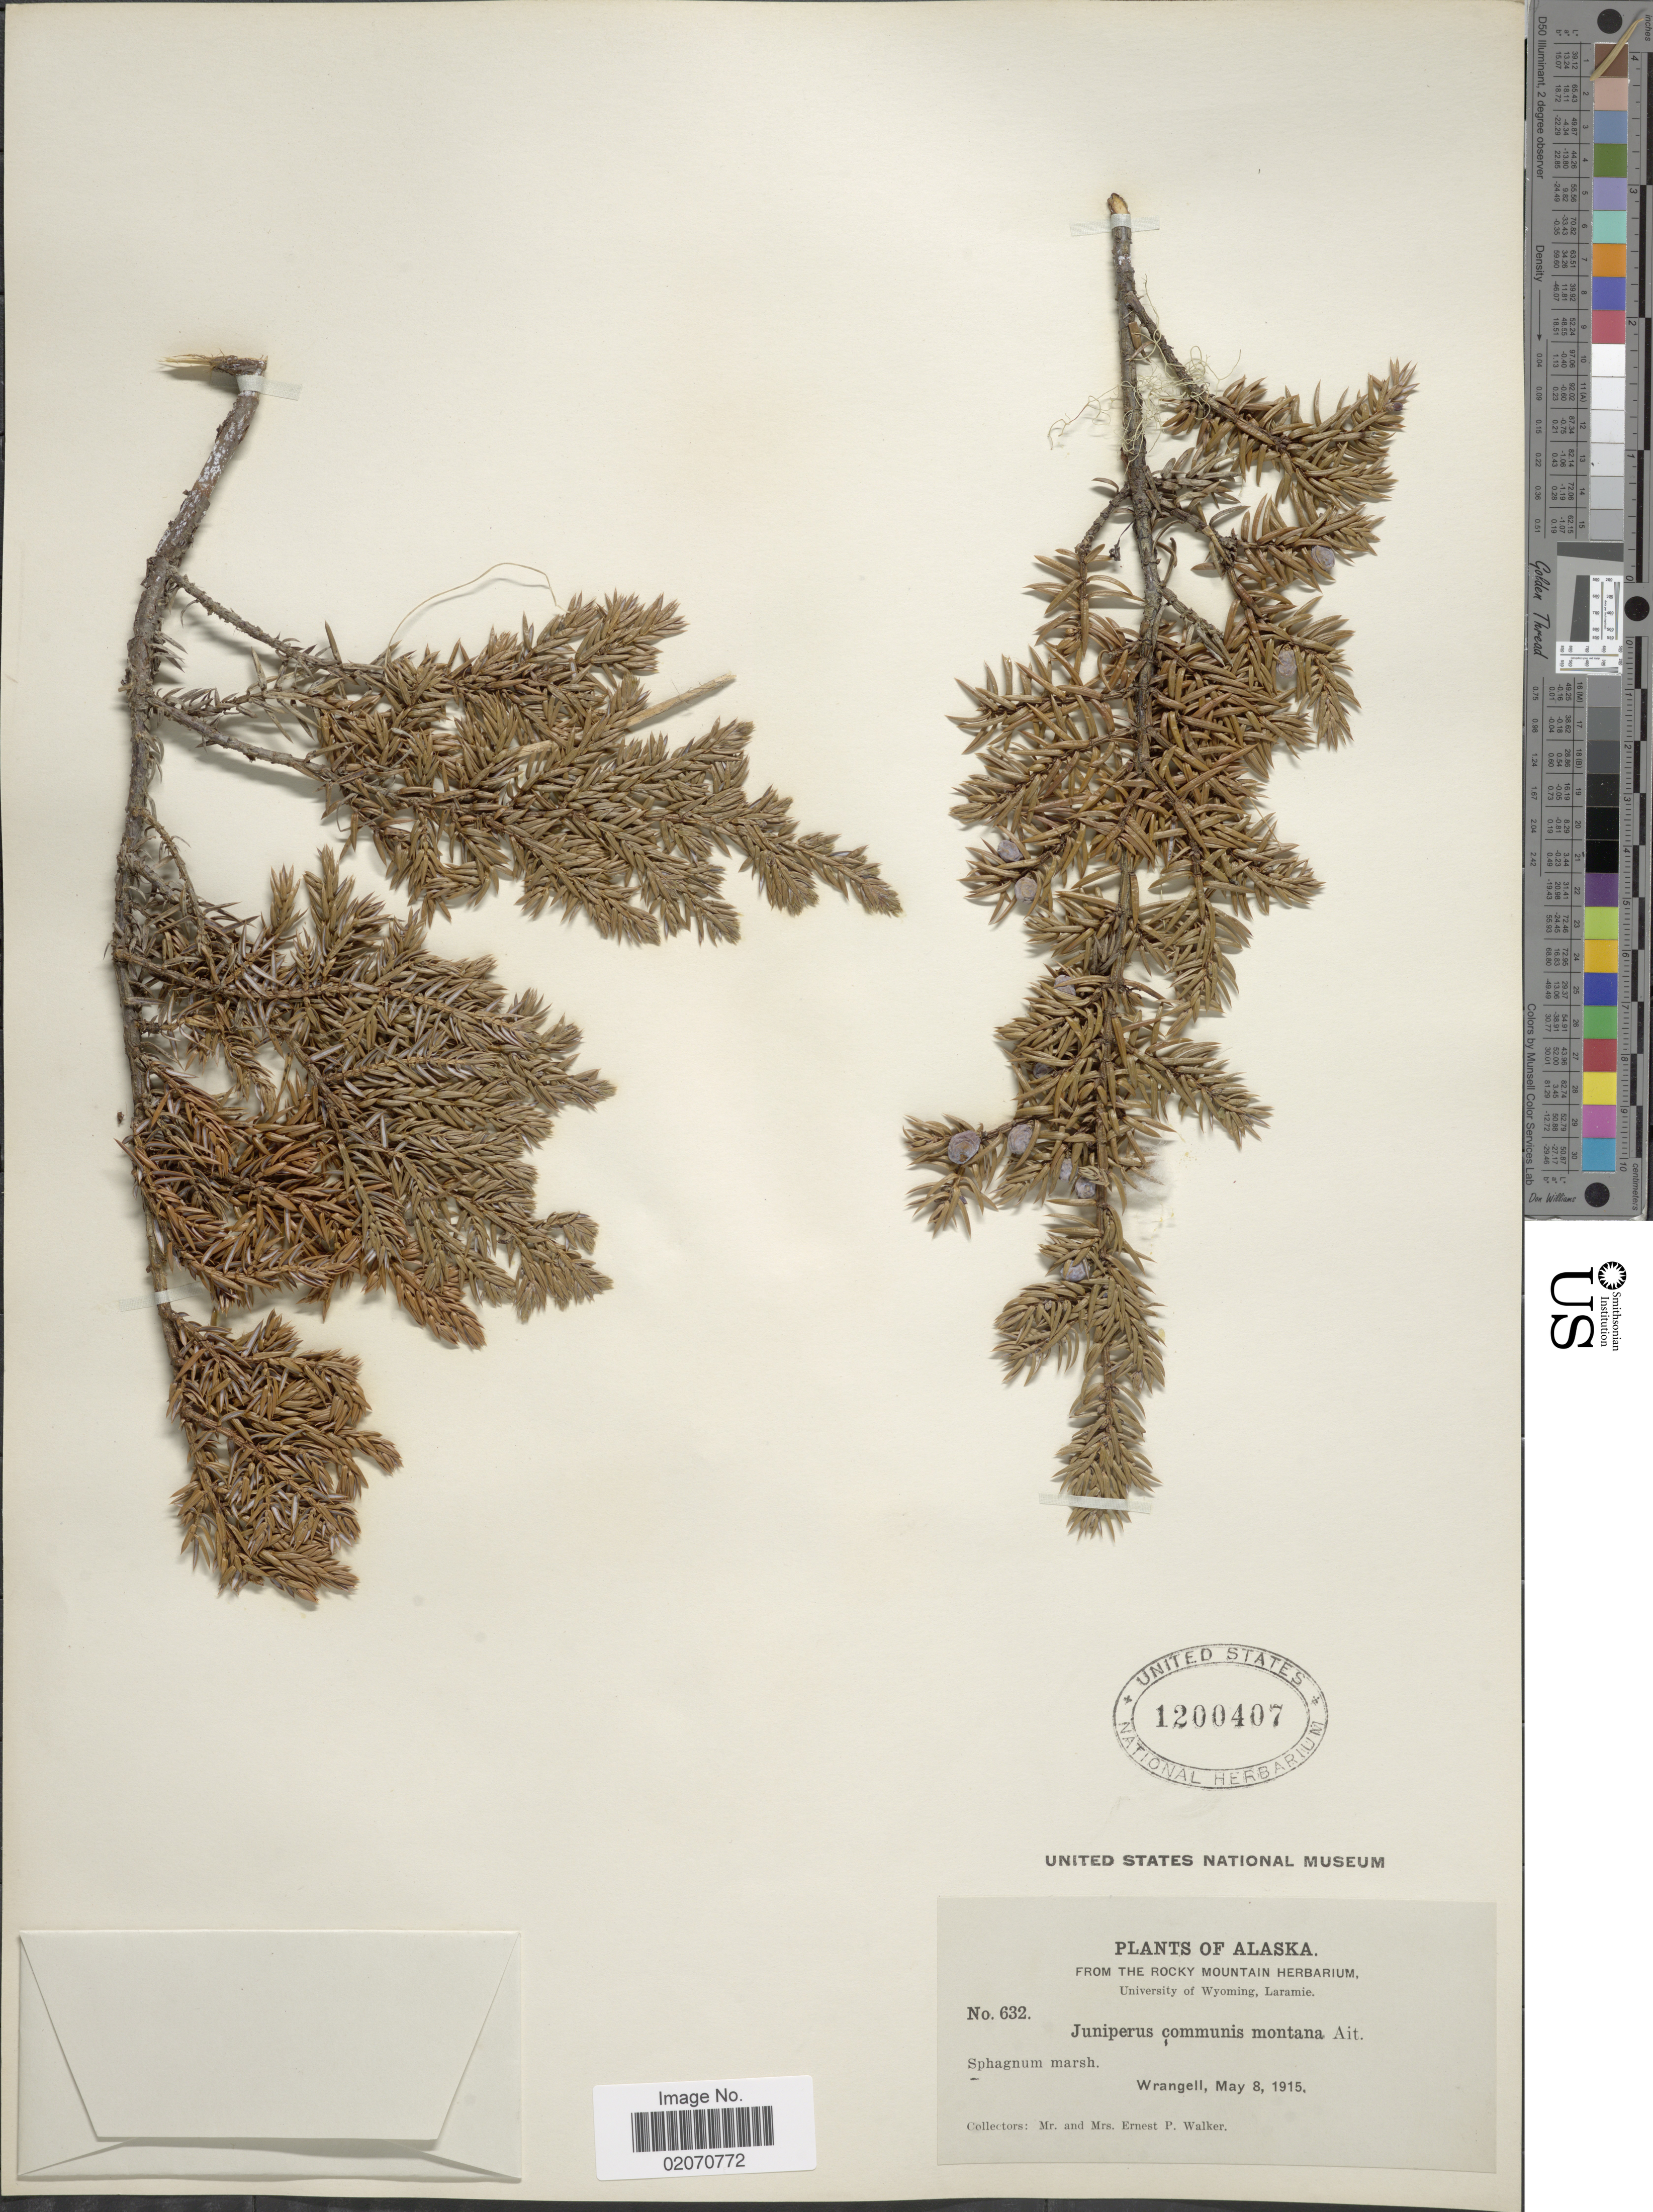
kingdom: Plantae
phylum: Tracheophyta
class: Pinopsida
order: Pinales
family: Cupressaceae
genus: Juniperus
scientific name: Juniperus communis subsp. nana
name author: (Willd.) Syme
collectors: E. P. Walker & E. Walker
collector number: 632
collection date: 1915-05-08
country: United States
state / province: Alaska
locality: Wrangell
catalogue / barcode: US 1200407